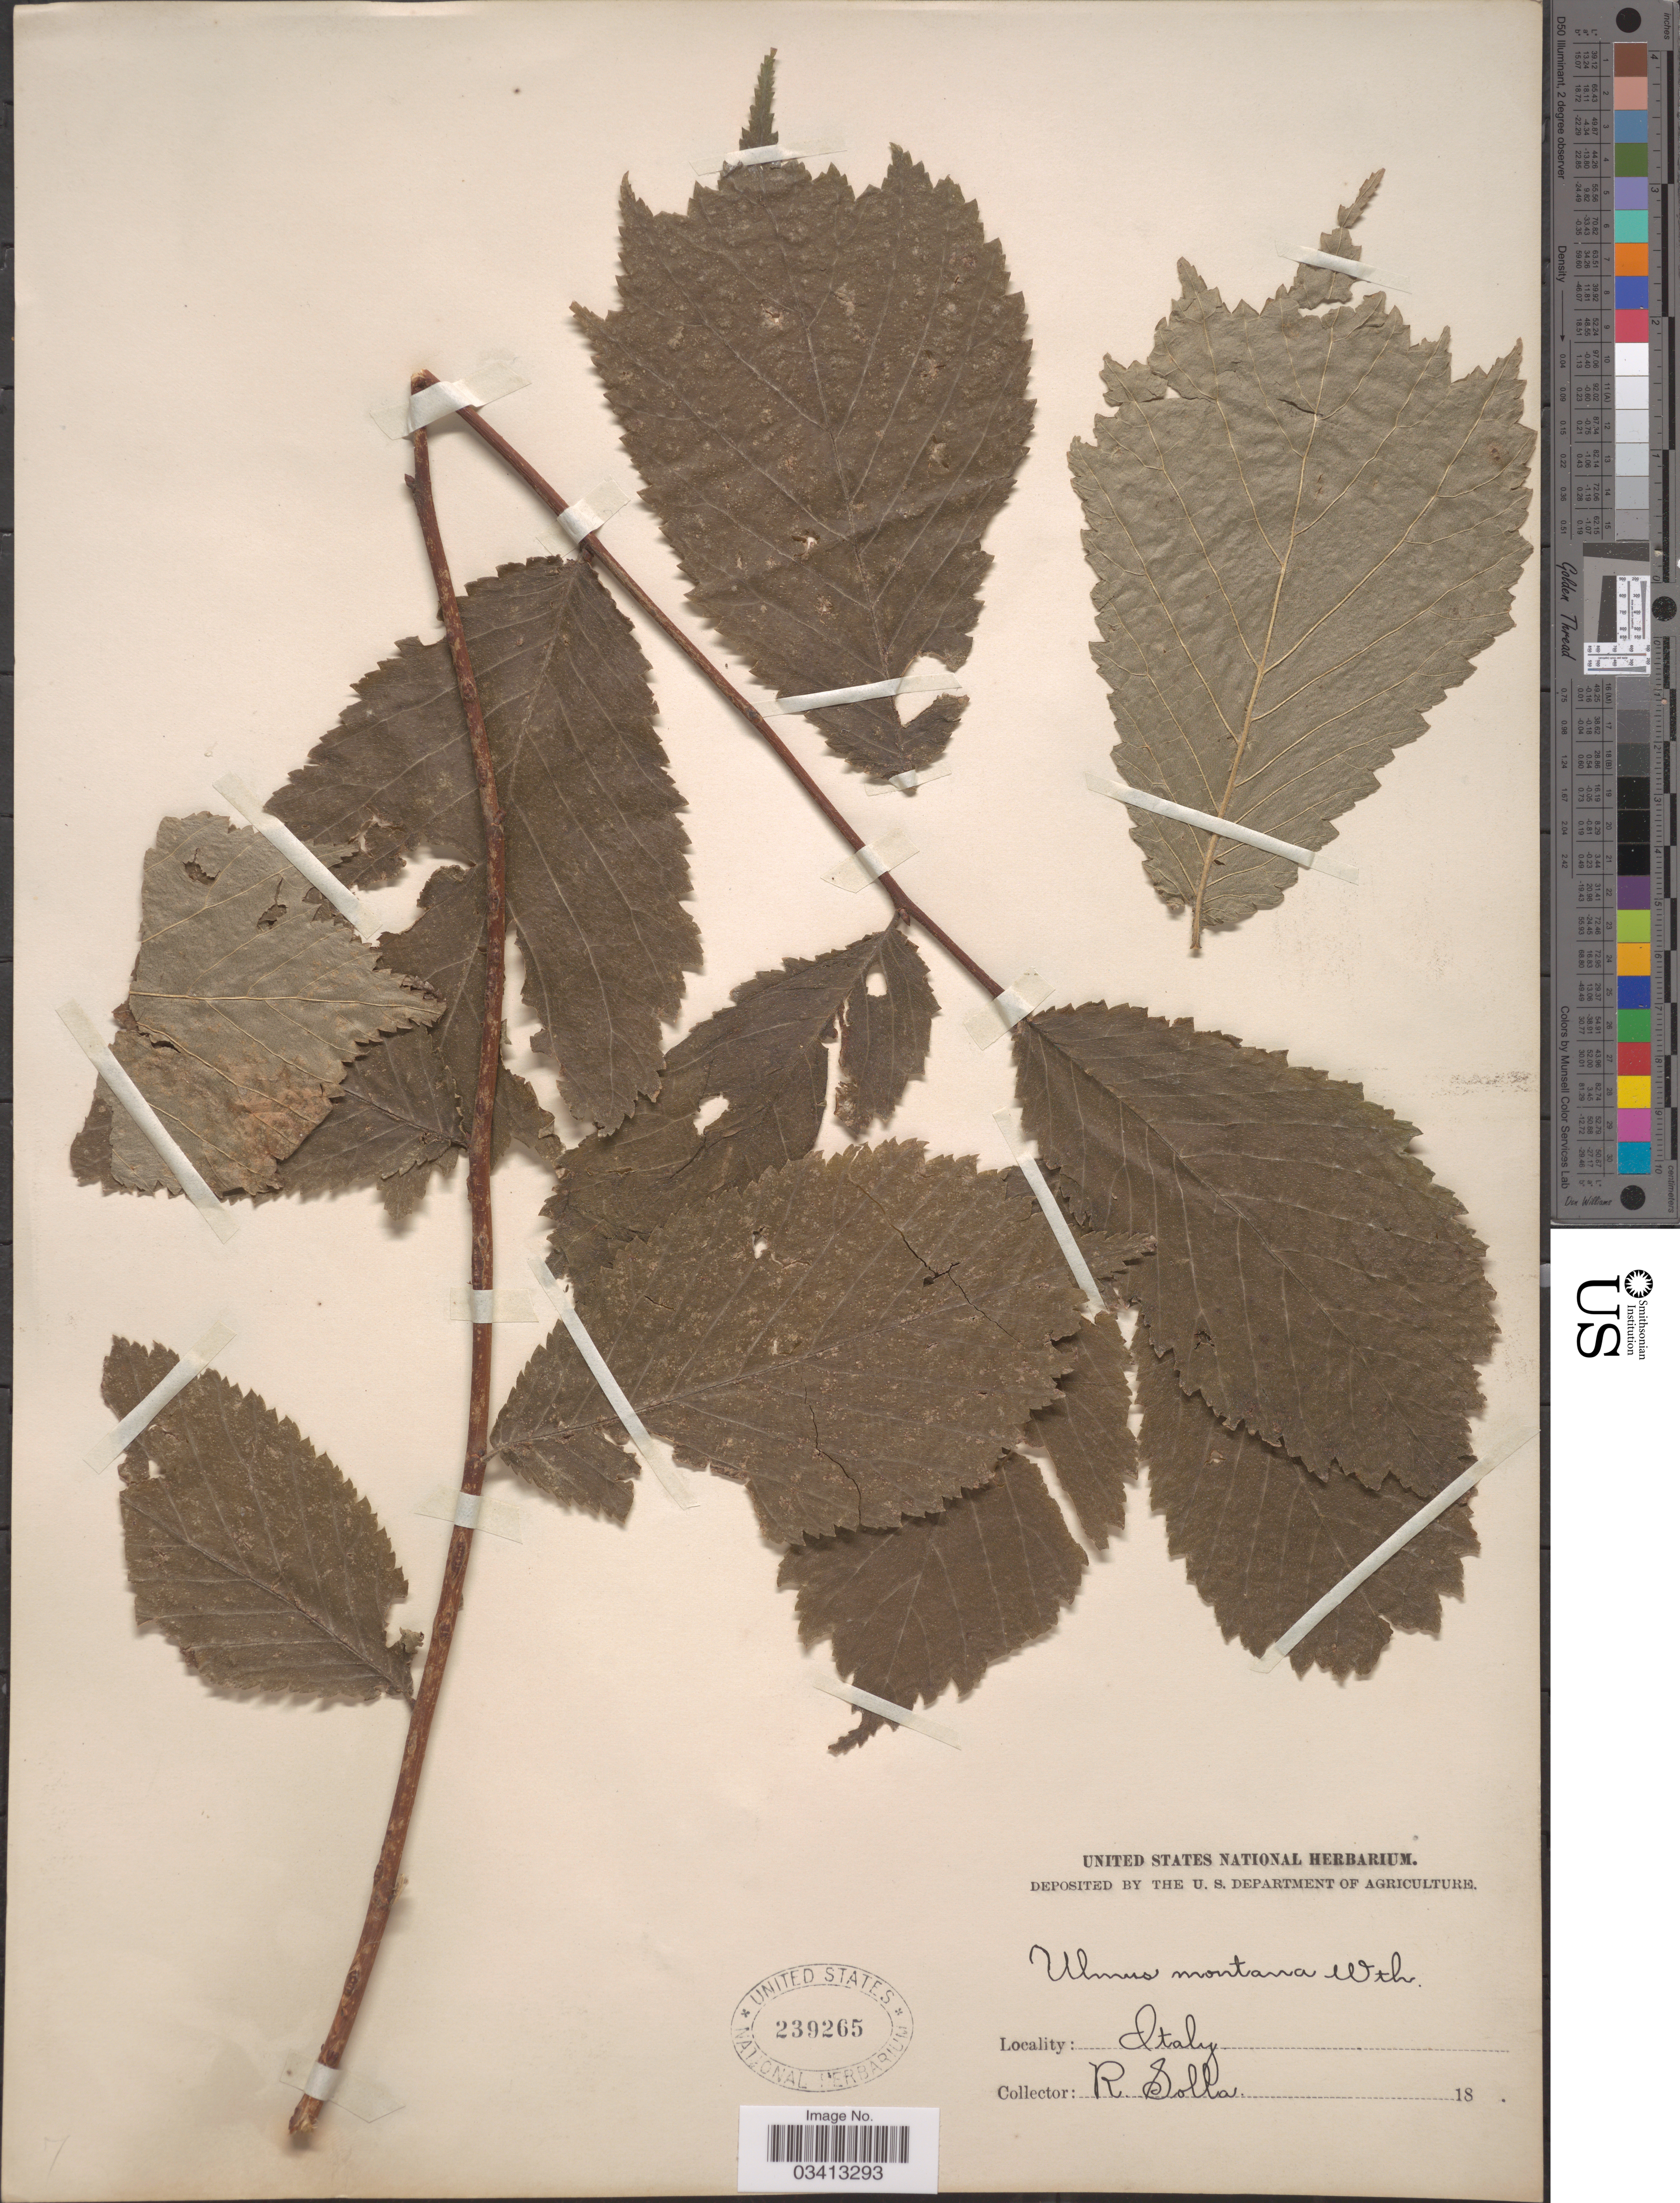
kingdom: Plantae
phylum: Tracheophyta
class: Magnoliopsida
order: Rosales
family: Ulmaceae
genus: Ulmus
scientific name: Ulmus glabra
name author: Huds.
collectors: R. Solla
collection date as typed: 18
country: Italy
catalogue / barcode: US 239265